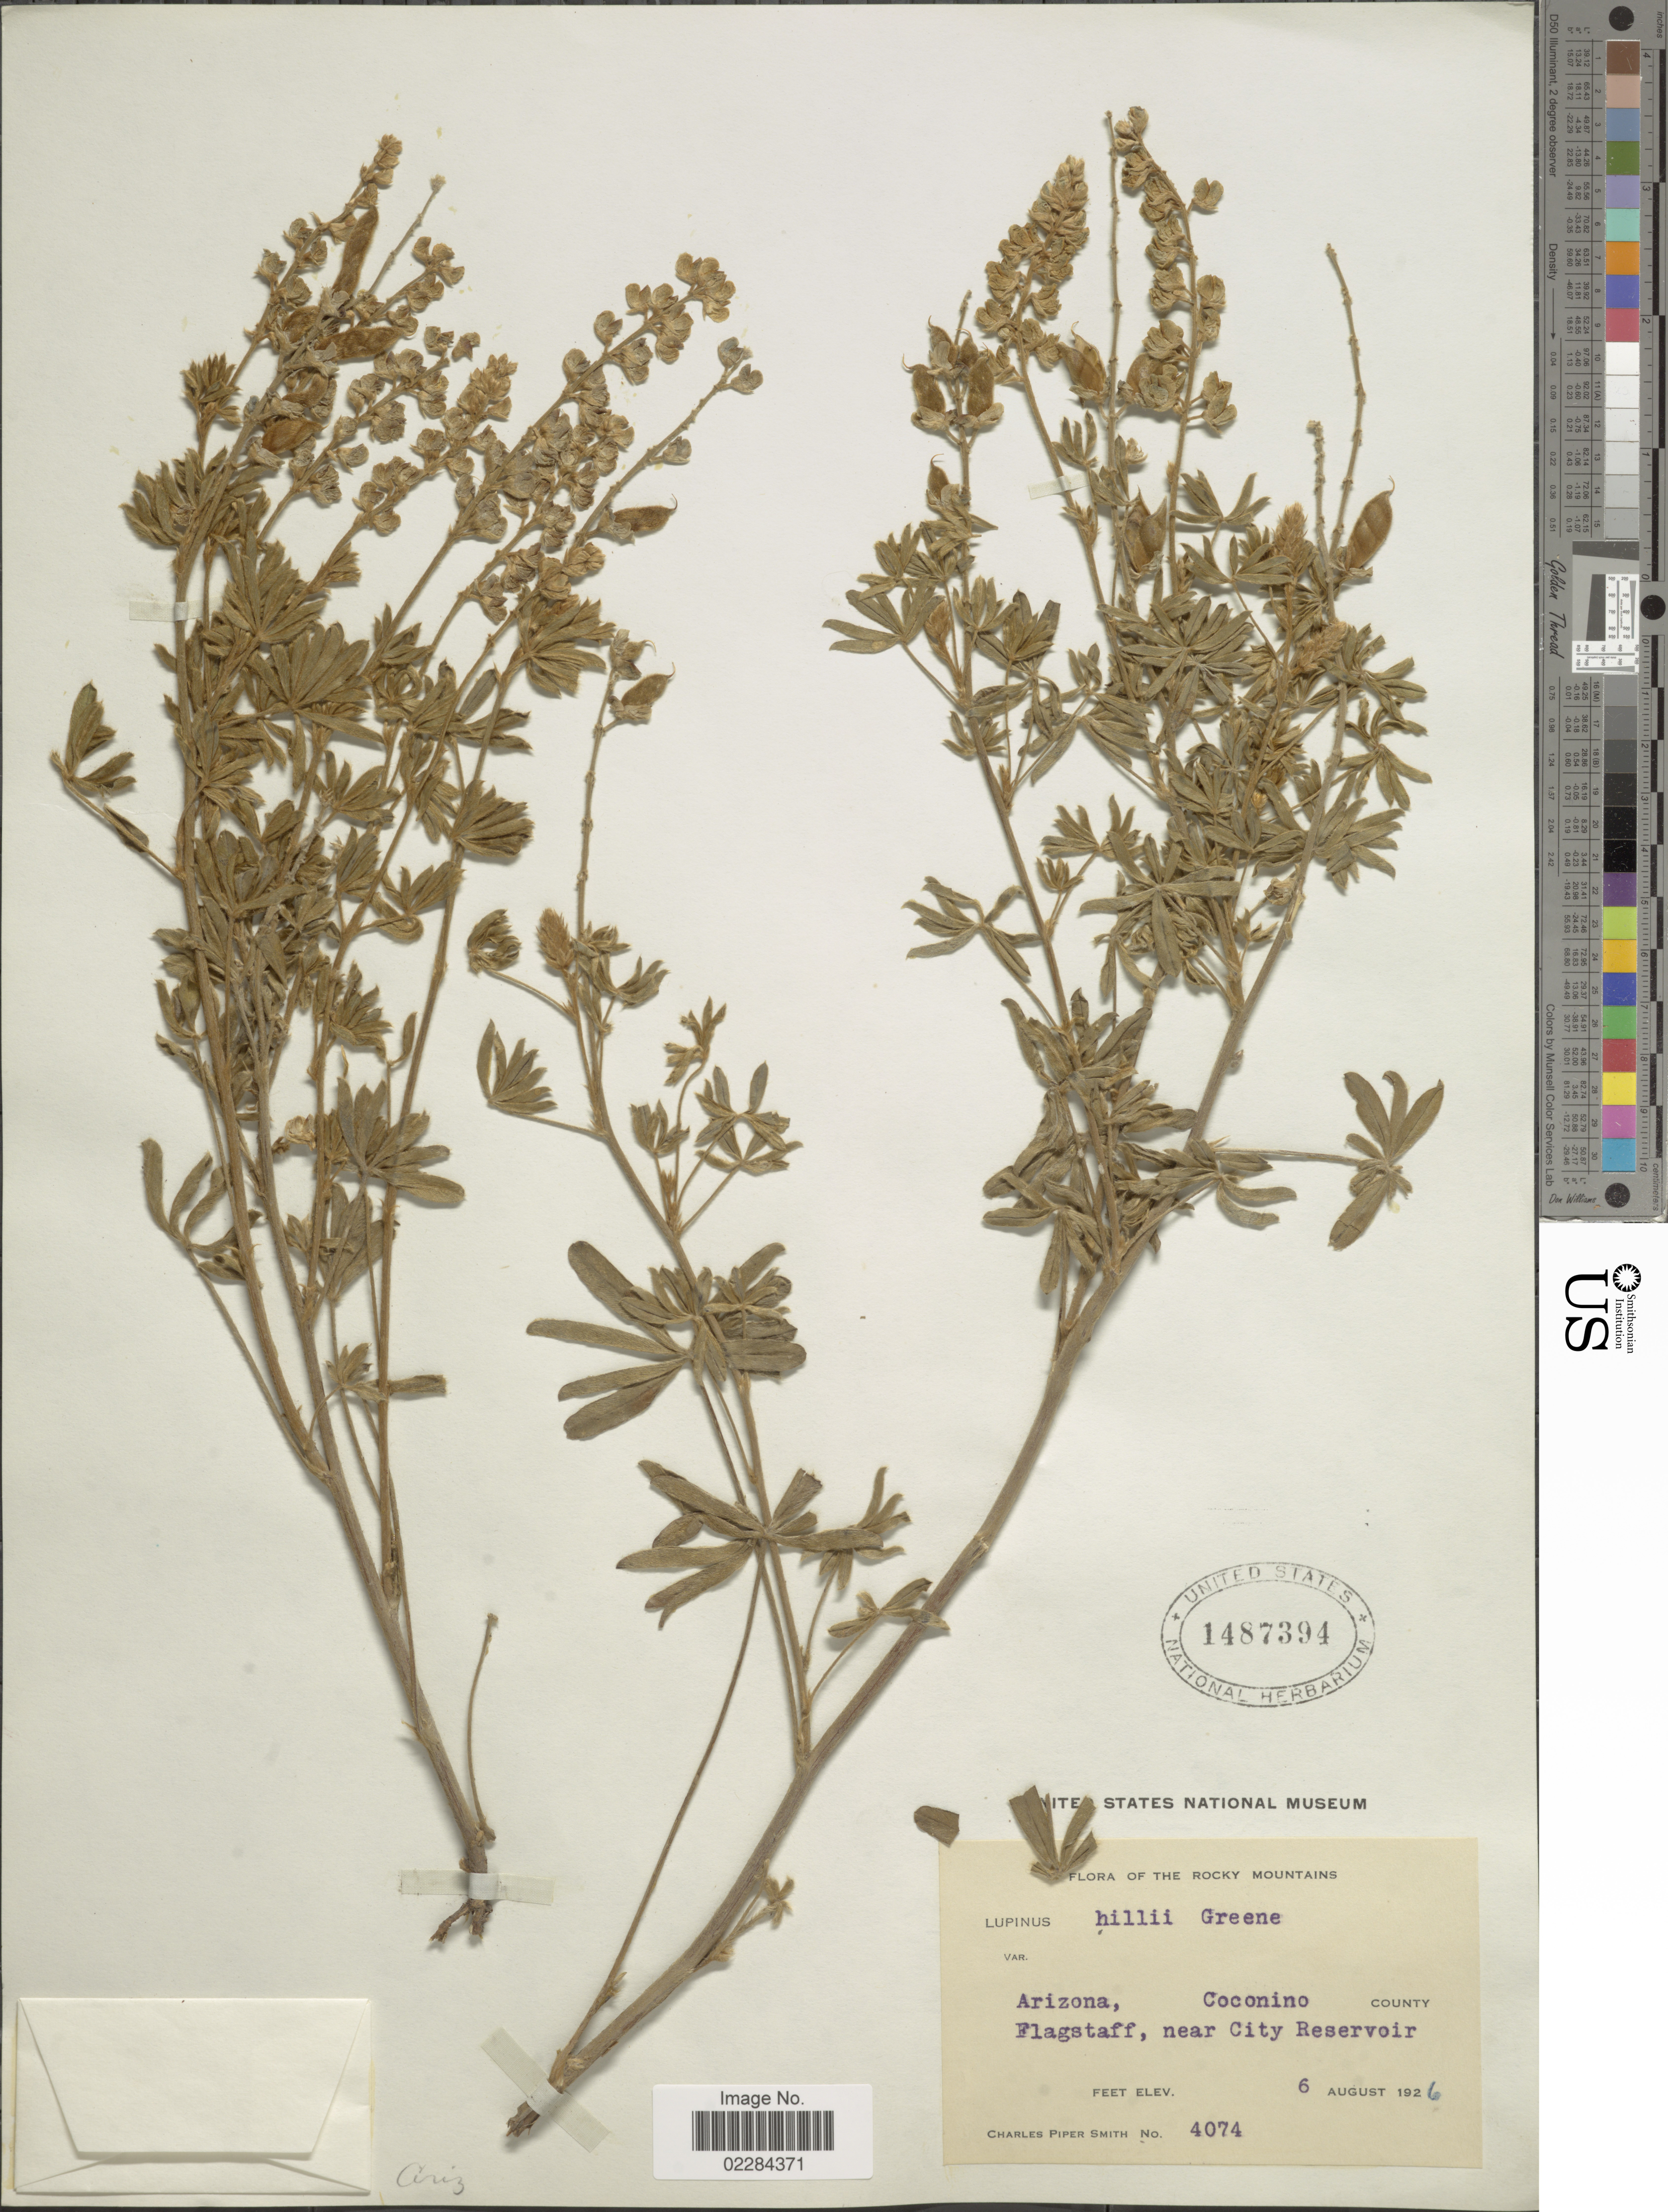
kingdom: Plantae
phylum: Tracheophyta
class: Magnoliopsida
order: Fabales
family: Fabaceae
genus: Lupinus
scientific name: Lupinus hillii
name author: Greene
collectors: C. P. Smith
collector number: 4074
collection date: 1926-08-06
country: United States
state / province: Arizona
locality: The Rocky Mountains. Coconino County. Flagstaff, near City Reservoir.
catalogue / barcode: US 1487394